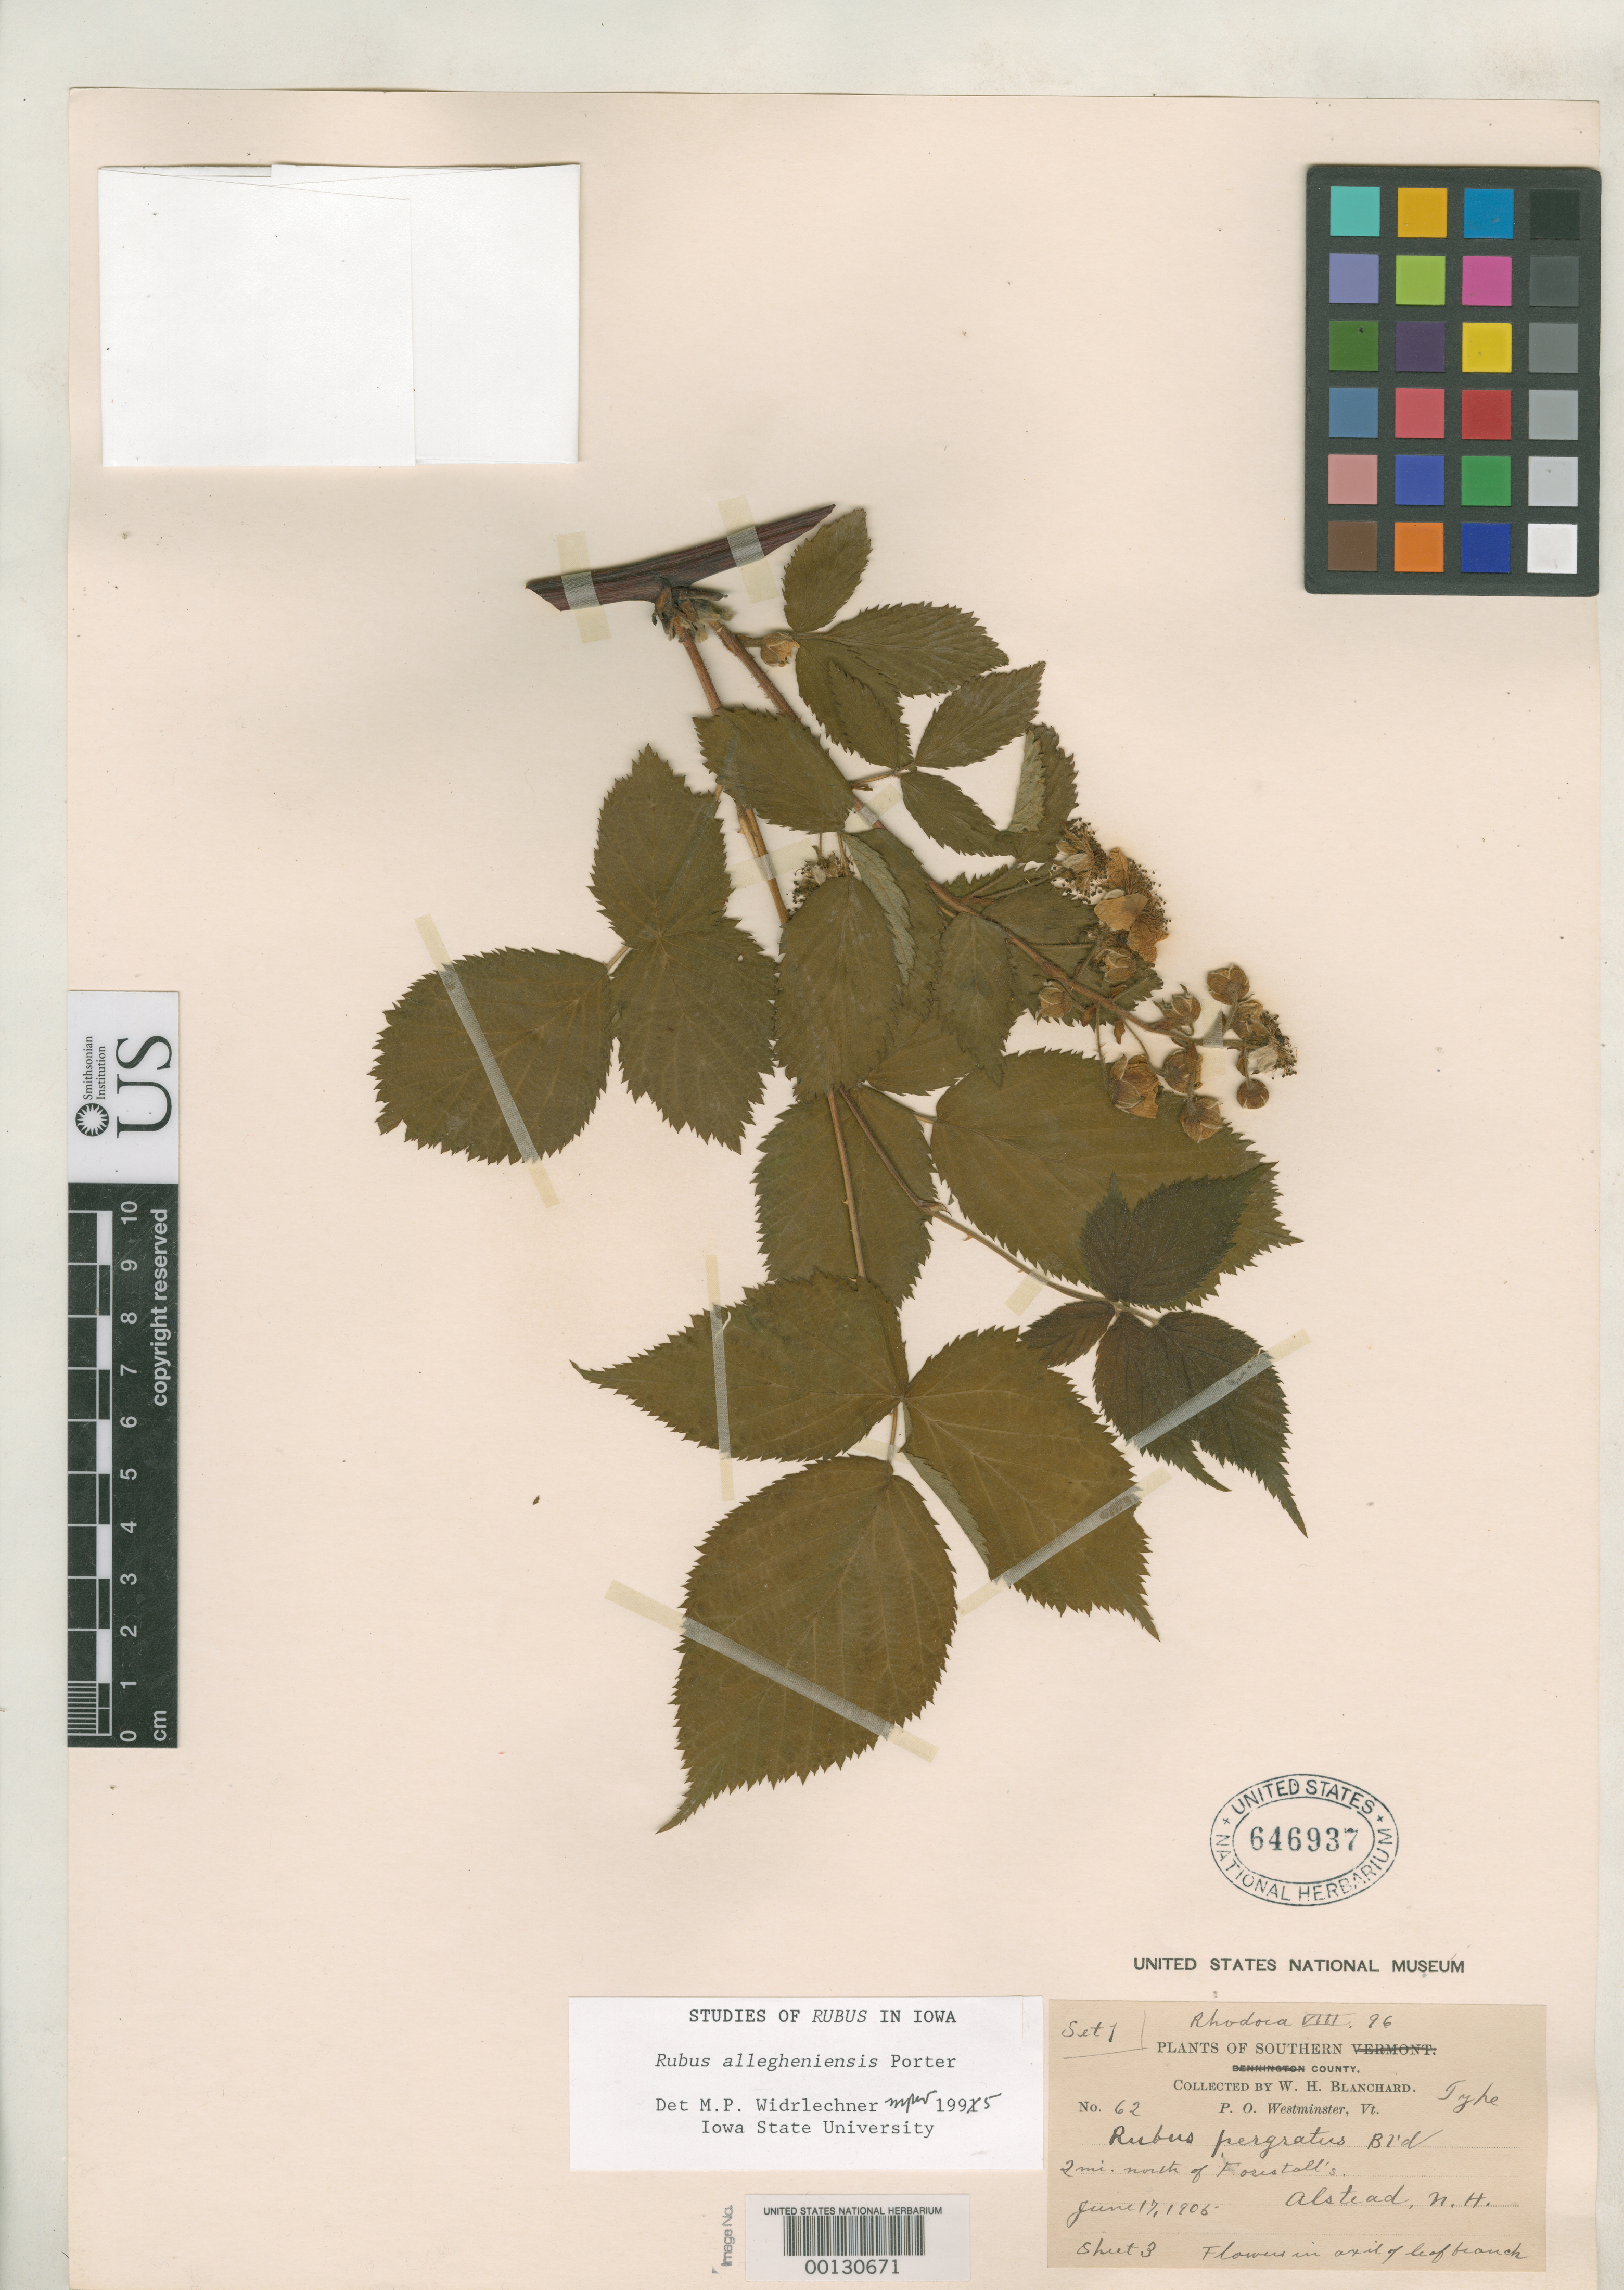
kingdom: Plantae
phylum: Tracheophyta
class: Magnoliopsida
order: Rosales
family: Rosaceae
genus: Rubus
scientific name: Rubus pergratus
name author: Blanch.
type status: Type Collection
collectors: W. H. Blanchard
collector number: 62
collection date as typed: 17 Jun 1905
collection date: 1905-06-17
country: United States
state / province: New Hampshire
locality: Alstead, one mile E of Signal Hill.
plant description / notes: Blanchard No. 62 "Set 1" consists of 6 sheets, annotated as sheet 1, sheet 2, etc.; sheets 1-4 collected June 17, 1905 and annotated "type"; sheets 5 & 6 collected Aug. 13, 1904 and not marked "type".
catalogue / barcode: US 646937